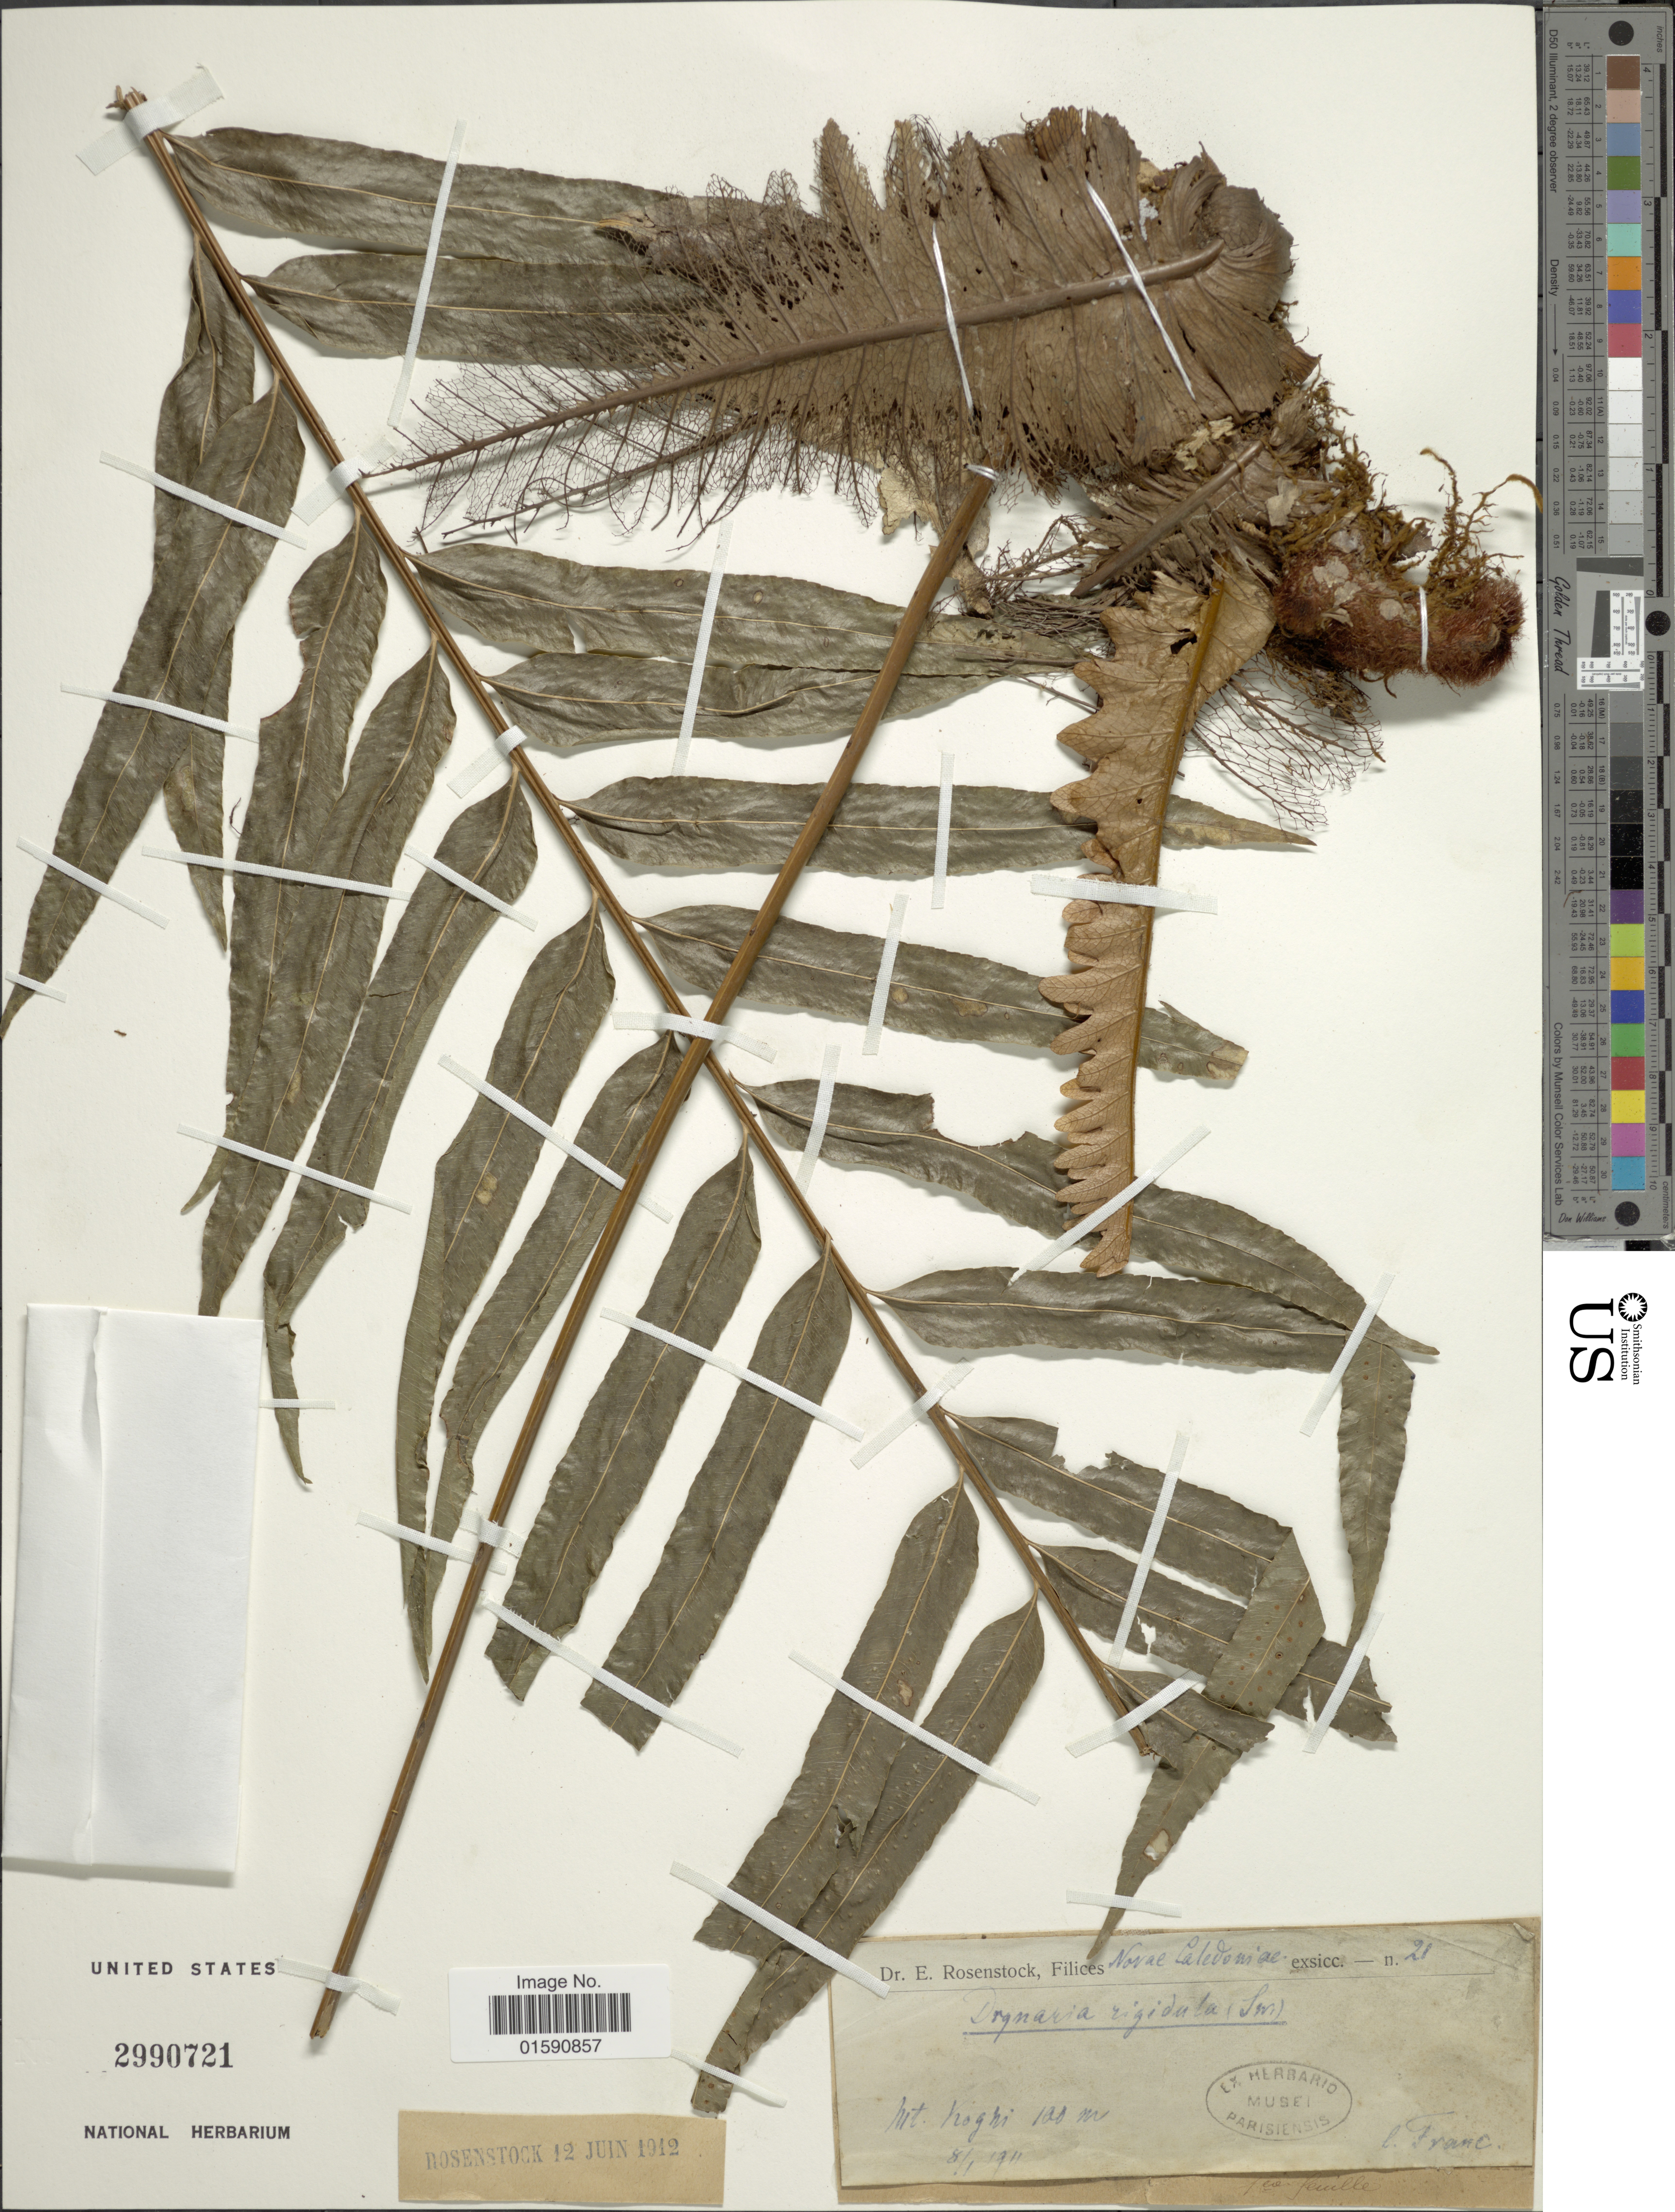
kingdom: Plantae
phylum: Tracheophyta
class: Polypodiopsida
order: Polypodiales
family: Polypodiaceae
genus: Drynaria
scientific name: Drynaria rigidula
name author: (Sw.) Bedd.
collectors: Franc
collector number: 21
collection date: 1911-01-08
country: New Caledonia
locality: Mt. Koghis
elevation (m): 100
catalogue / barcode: US 2990721